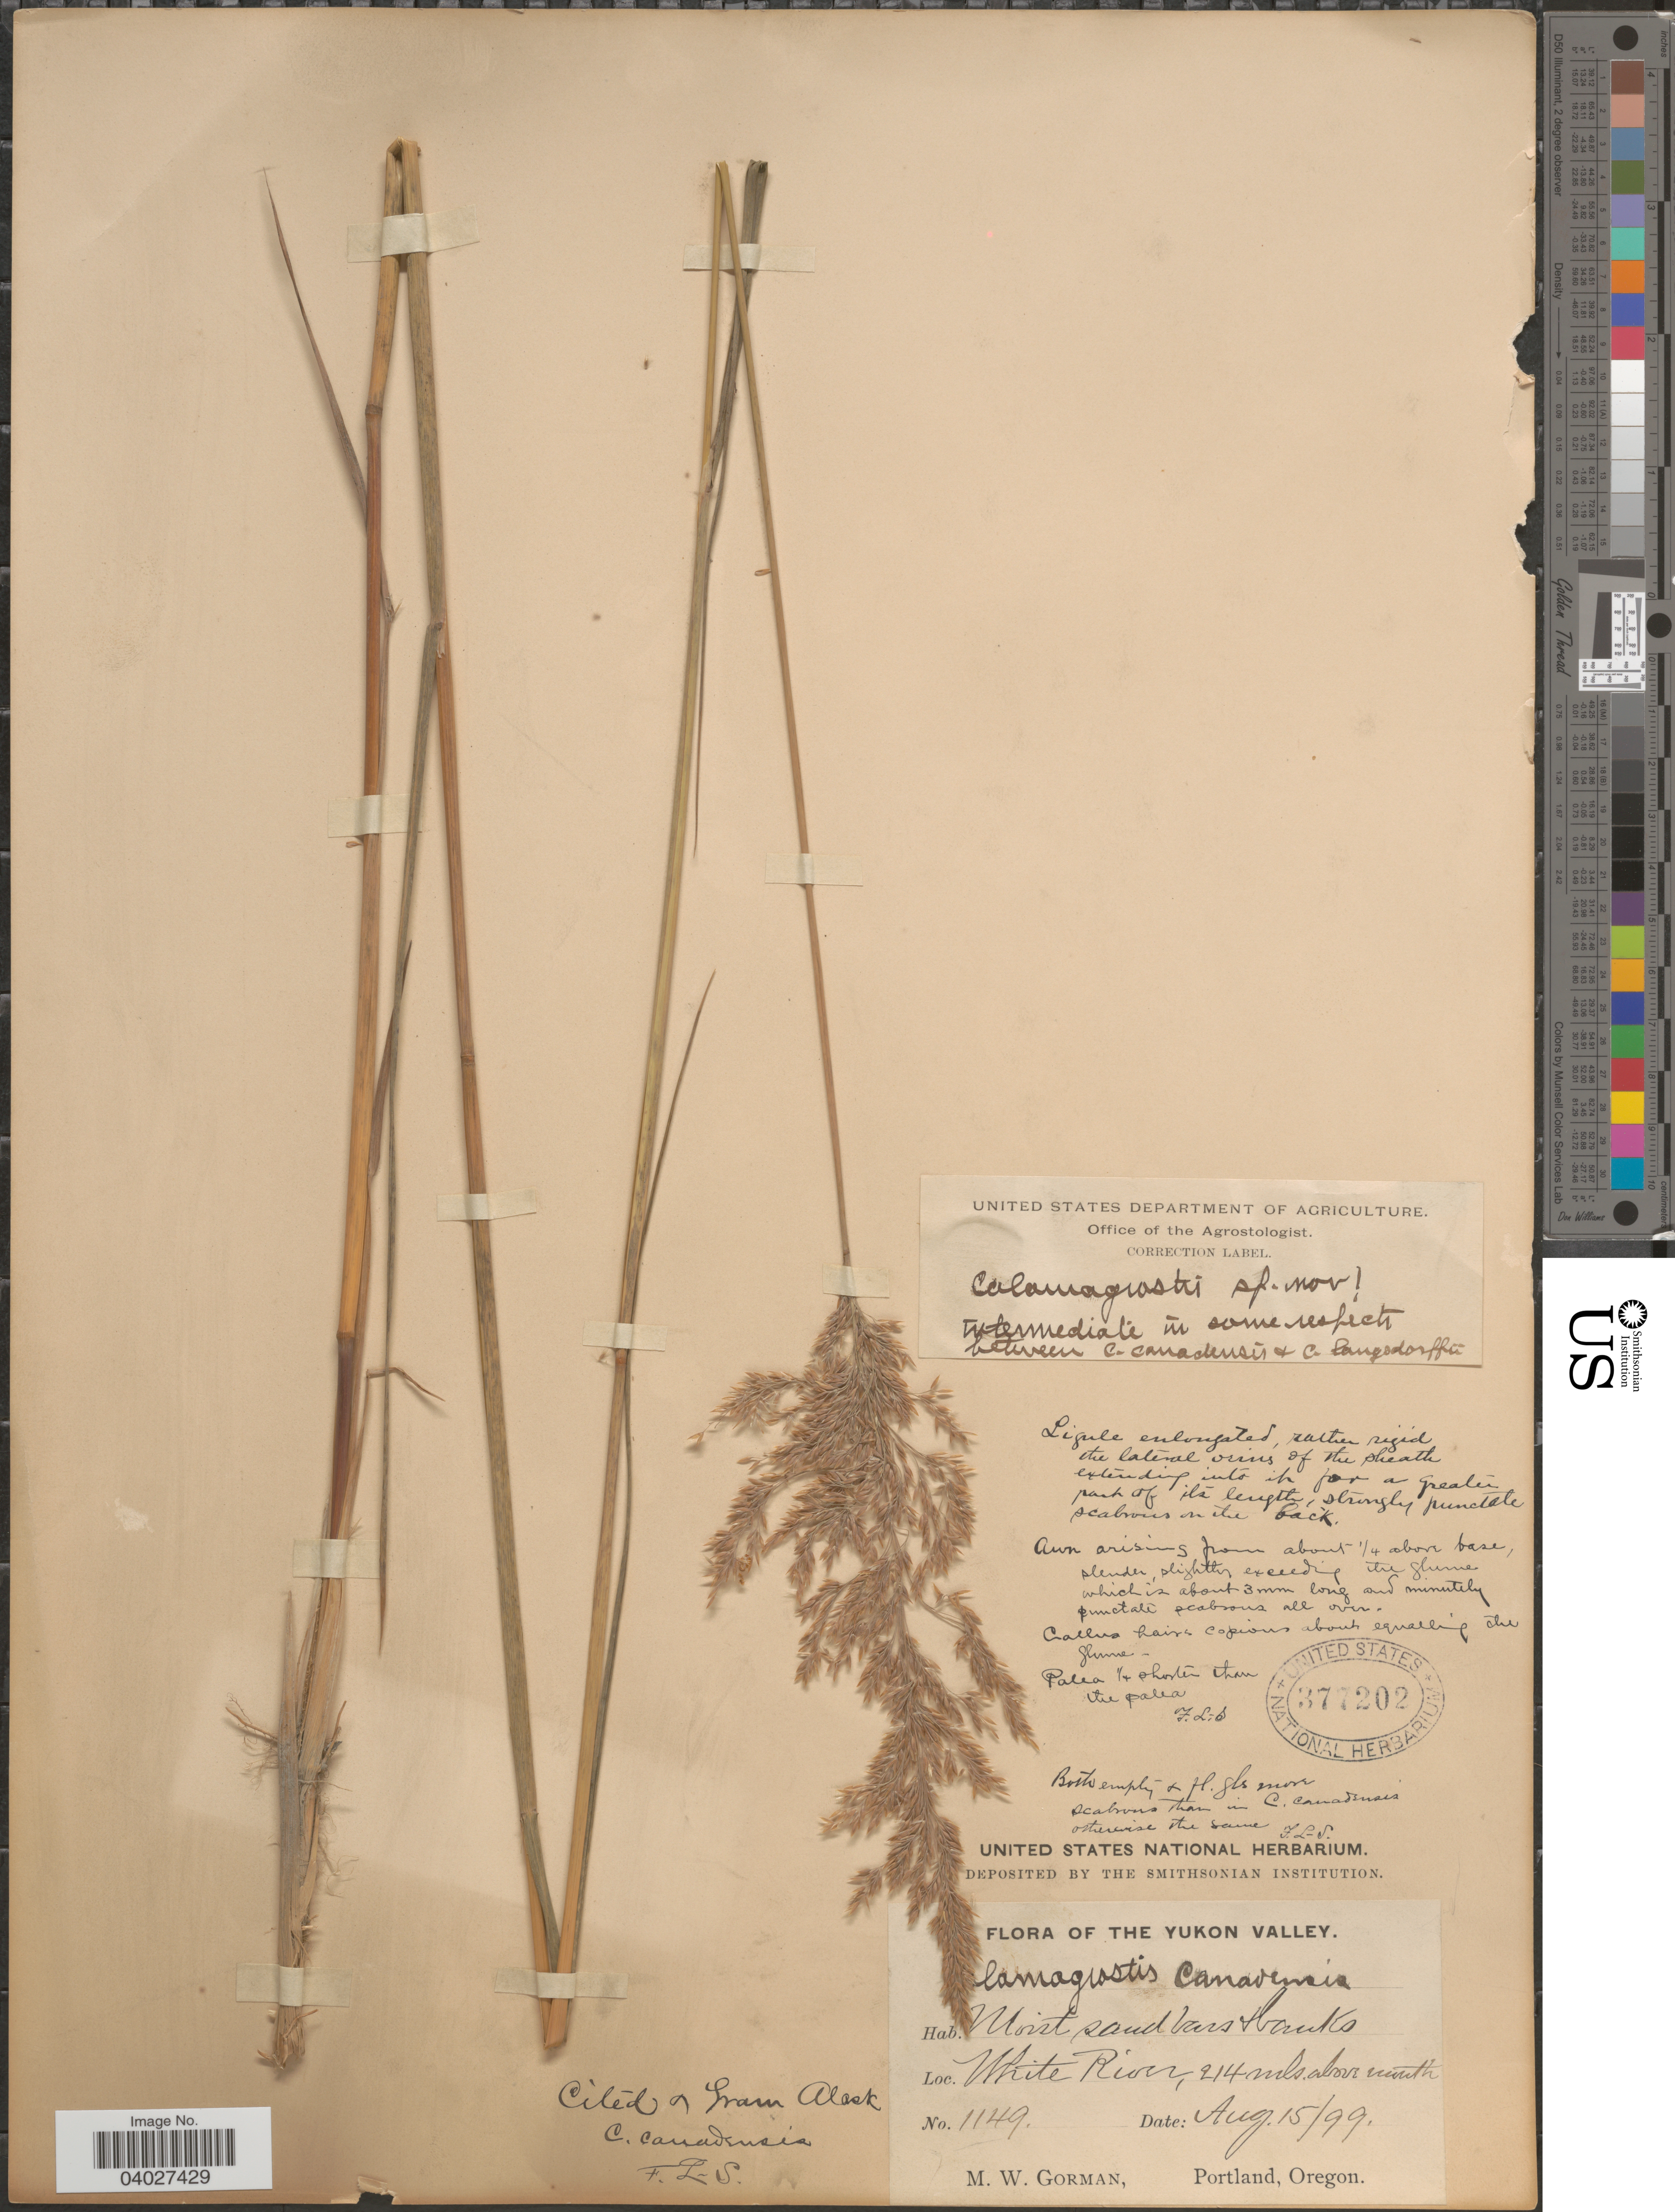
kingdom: Plantae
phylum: Tracheophyta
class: Liliopsida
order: Poales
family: Poaceae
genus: Calamagrostis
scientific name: Calamagrostis canadensis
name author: (Michx.) P. Beauv.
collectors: M. W. Gorman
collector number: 1149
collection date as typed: Transcribed d/m/y: 15/8/99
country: Canada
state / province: Yukon Territory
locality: The Yukon Valley. White River, 214 mls. above mouth.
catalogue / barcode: US 377202